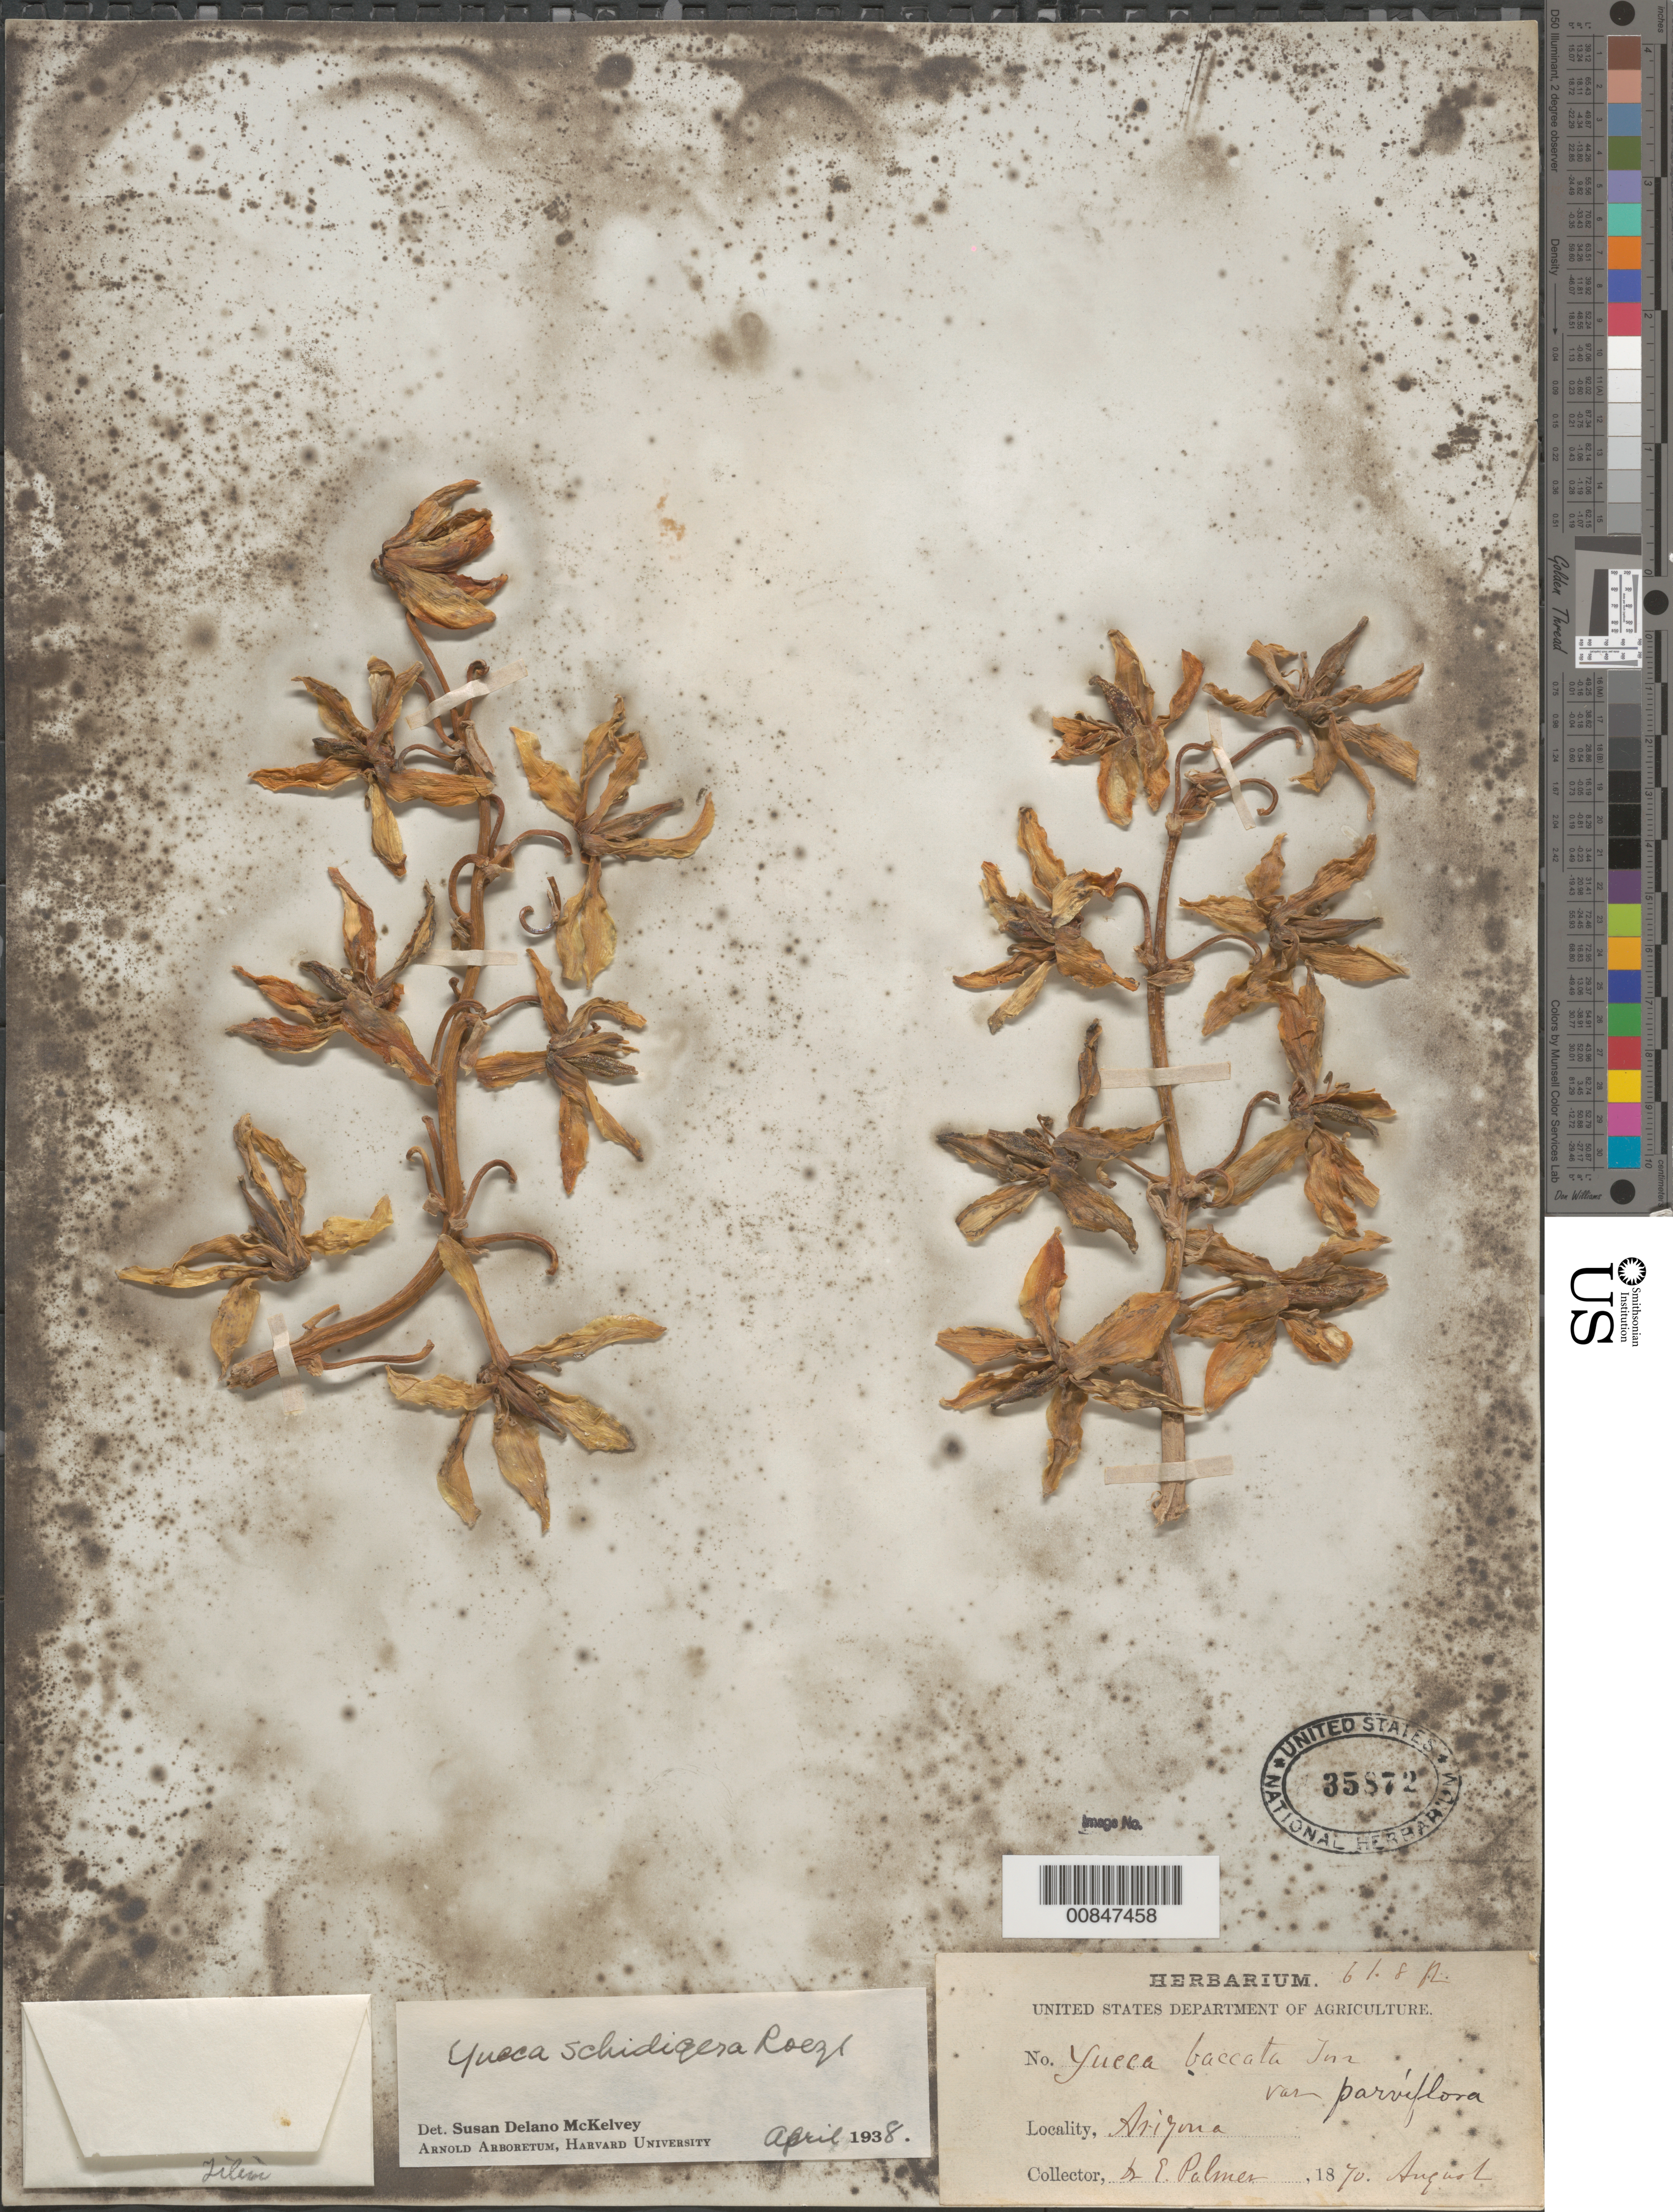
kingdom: Plantae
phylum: Tracheophyta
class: Liliopsida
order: Asparagales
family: Asparagaceae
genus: Yucca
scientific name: Yucca schidigera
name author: Roezl ex Ortgies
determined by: McKelvey, S. A.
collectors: E. Palmer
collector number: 61.8 R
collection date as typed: Aug 1870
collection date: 1870-08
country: United States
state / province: Arizona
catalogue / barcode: US 35872